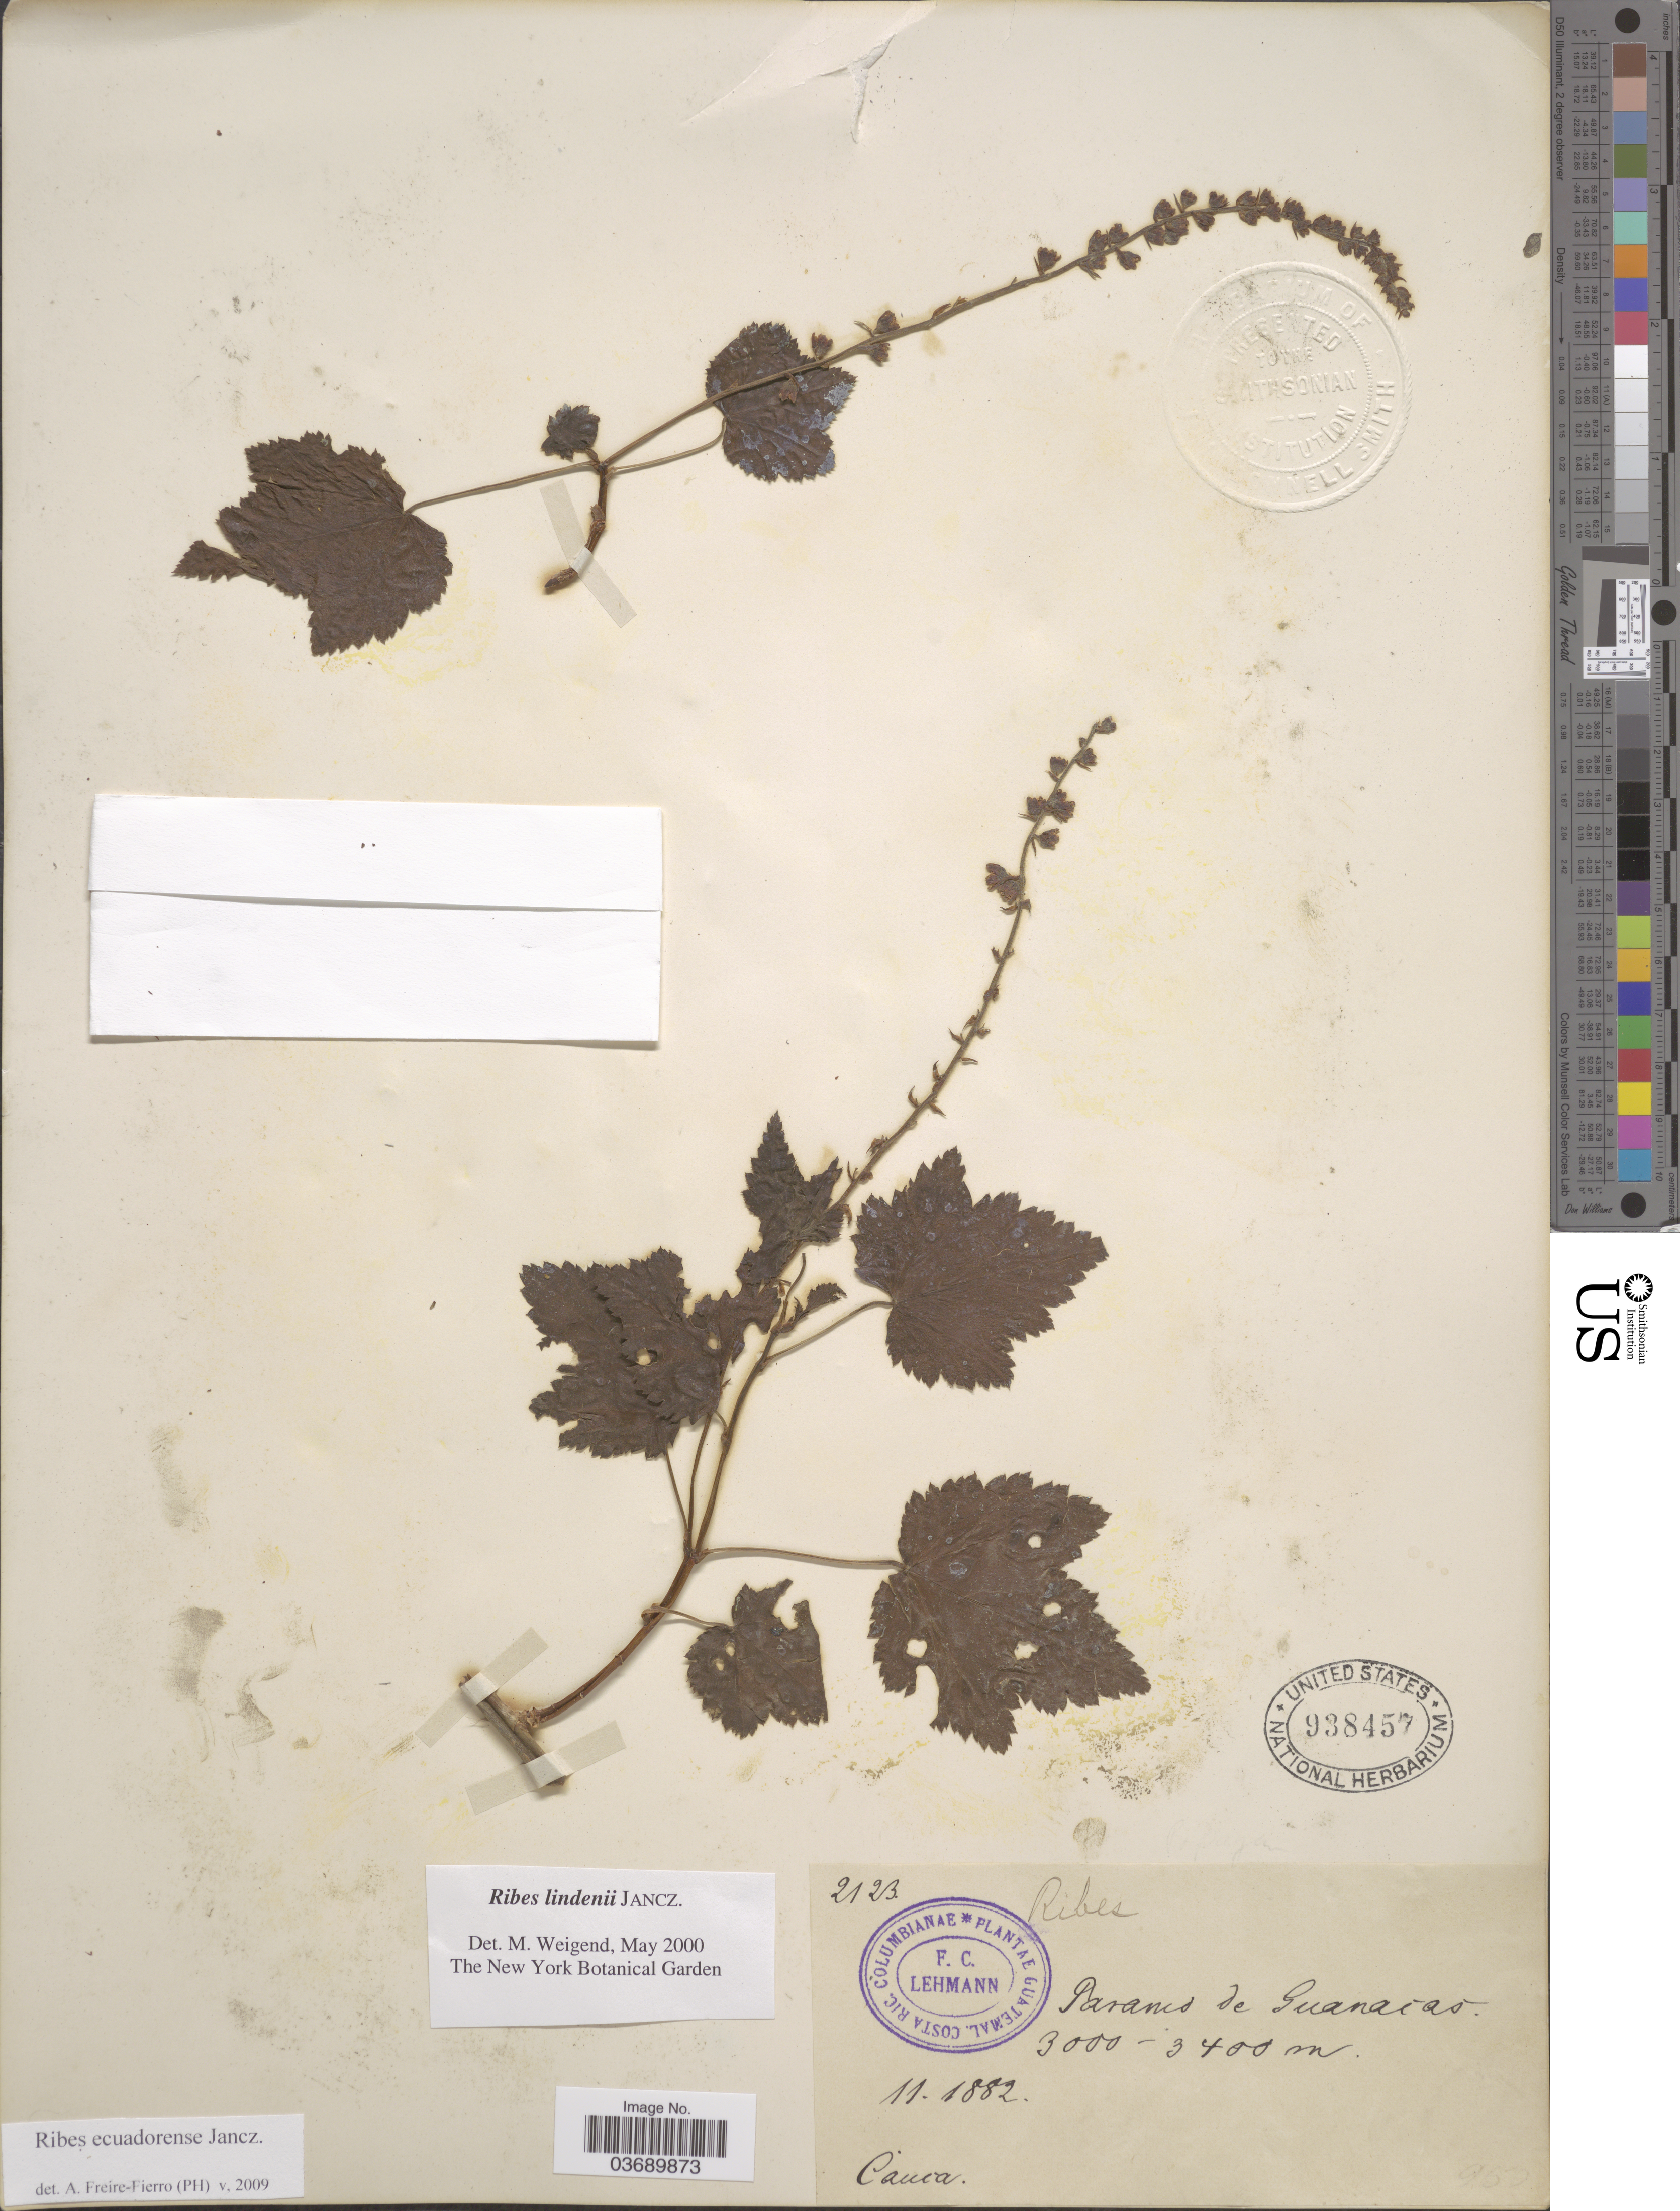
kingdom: Plantae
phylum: Tracheophyta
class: Magnoliopsida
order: Saxifragales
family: Grossulariaceae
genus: Ribes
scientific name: Ribes ecuadorense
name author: Jancz.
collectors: F. C. Lehmann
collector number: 2123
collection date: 1882-11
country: Colombia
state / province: Cauca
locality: Paramo de Guanacas.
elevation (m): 3000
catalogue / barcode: US 938457